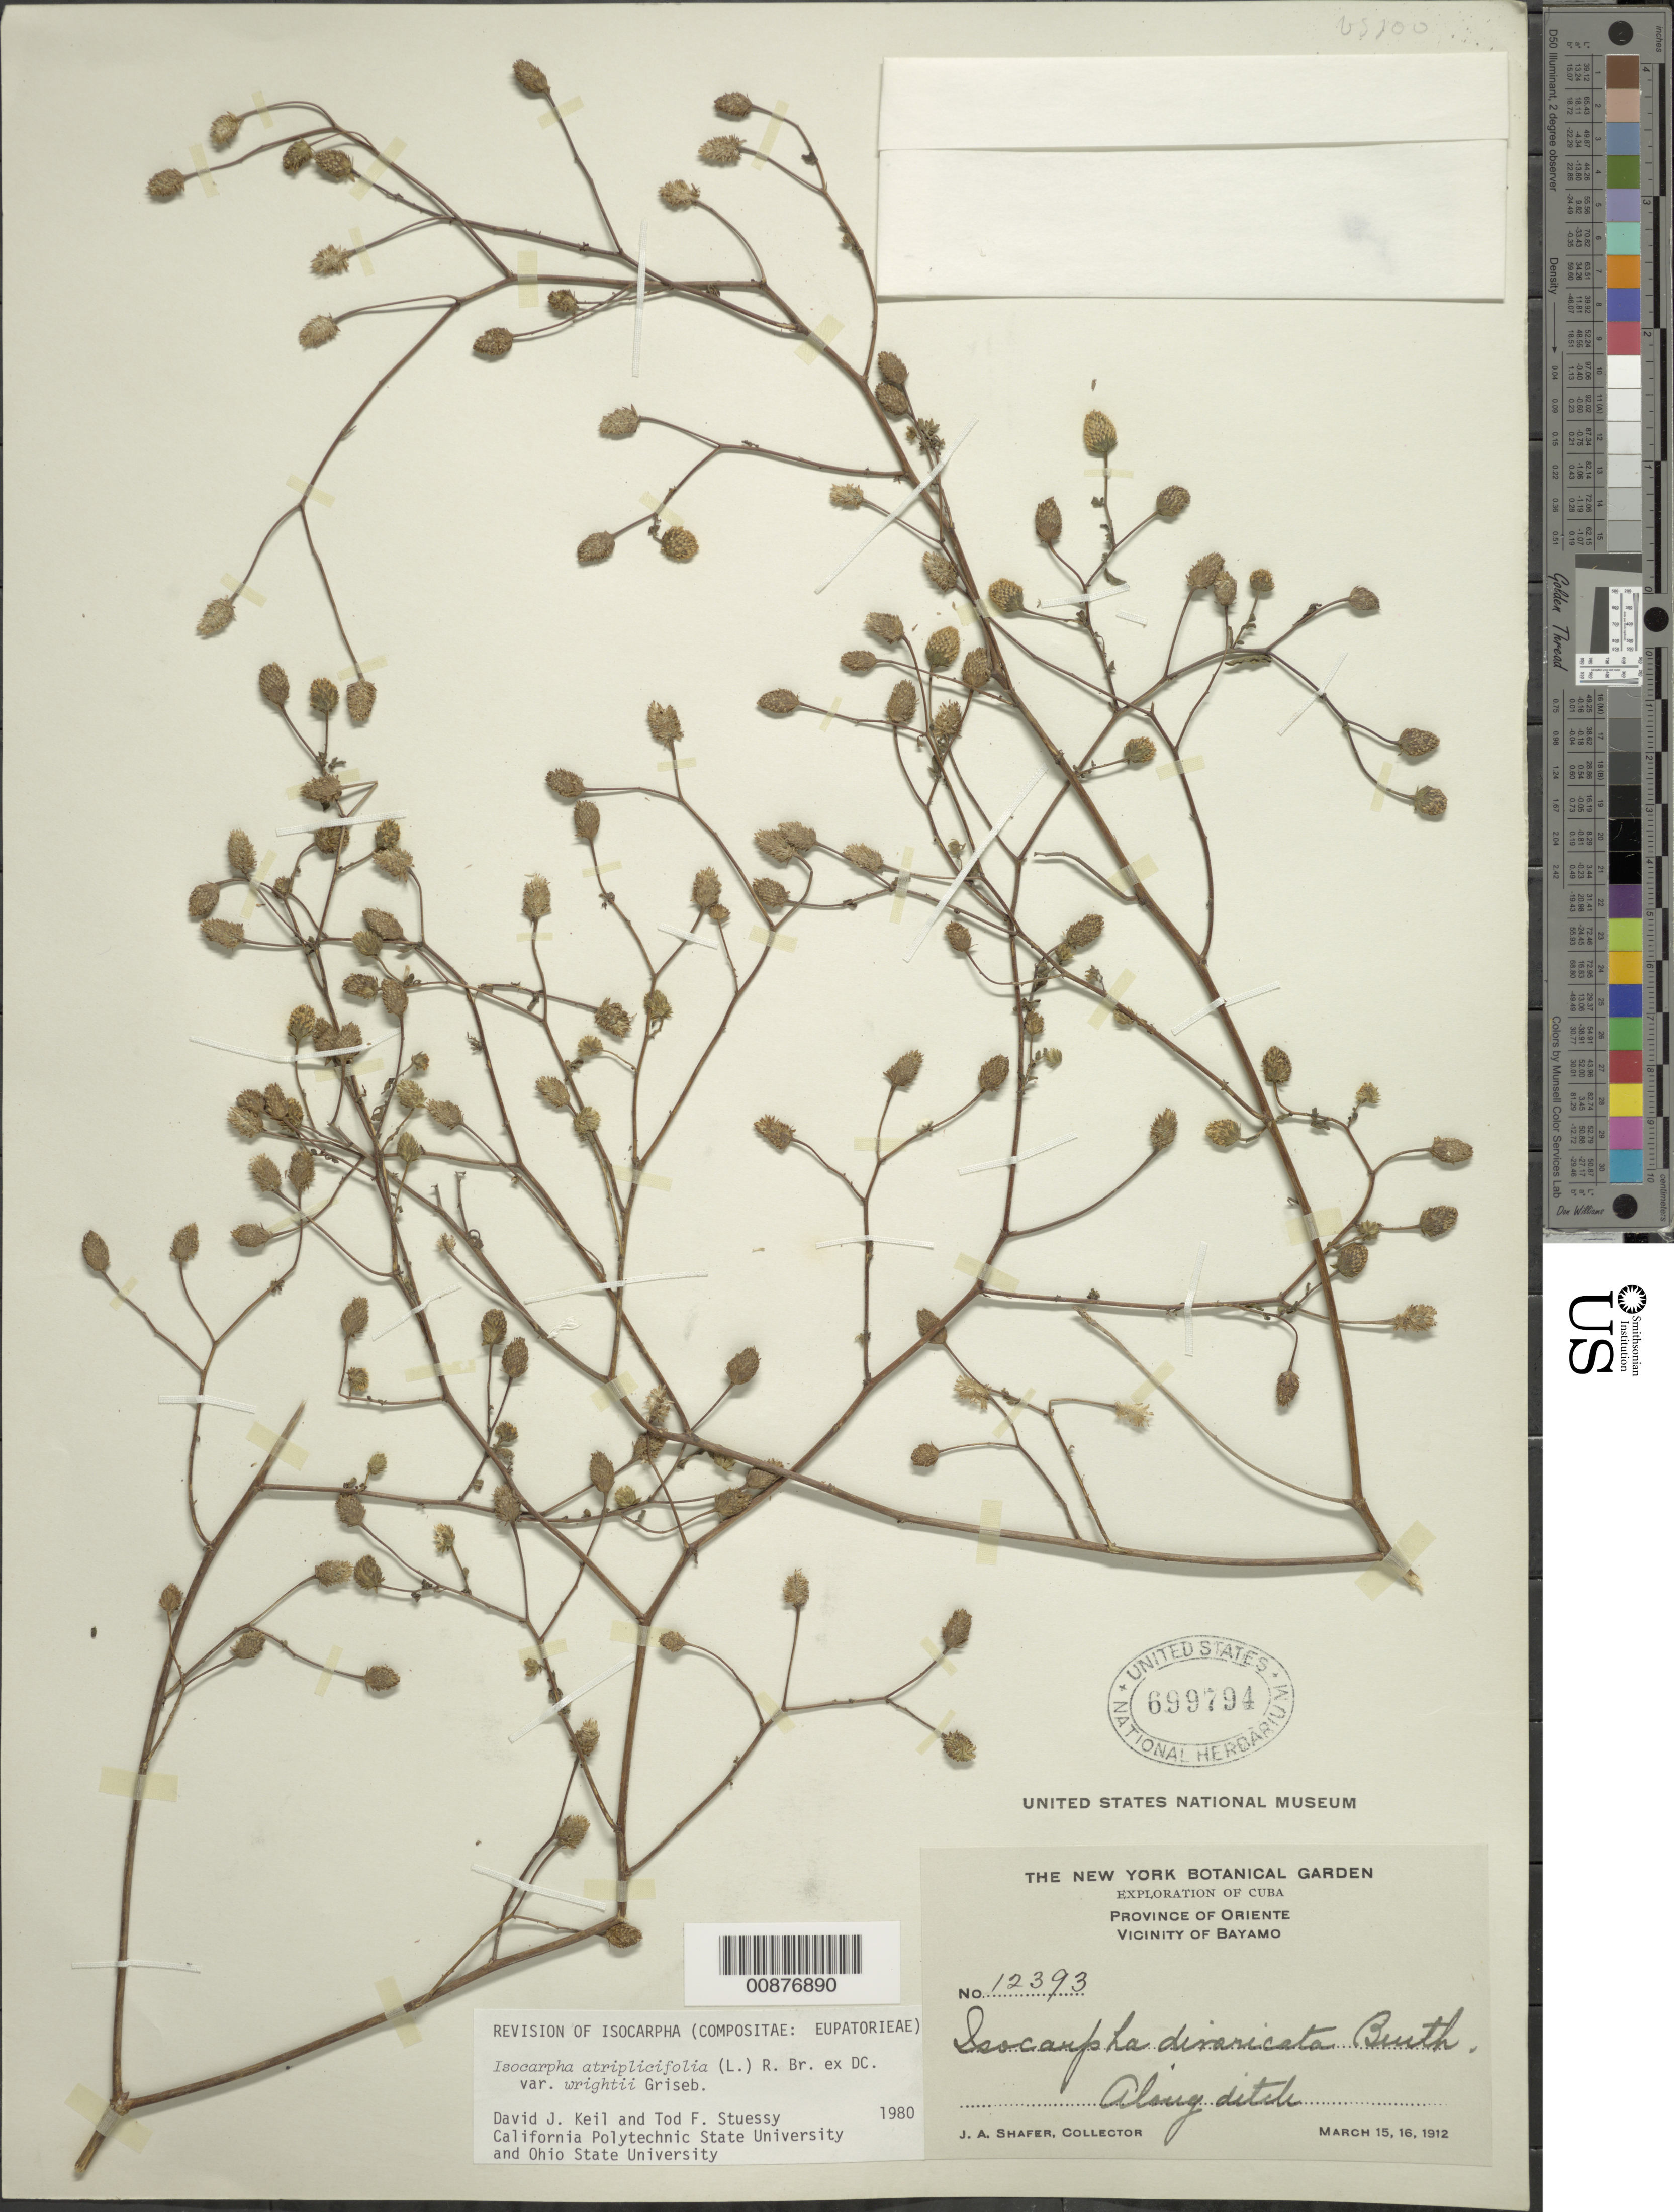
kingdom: Plantae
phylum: Tracheophyta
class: Magnoliopsida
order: Asterales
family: Asteraceae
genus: Isocarpha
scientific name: Isocarpha cubana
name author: S.F. Blake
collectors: J. A. Shafer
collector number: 12393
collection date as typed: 15 Mar 1912 to 16 Mar 1912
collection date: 1912-03-15/1912-03-16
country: Cuba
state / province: Oriente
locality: Vicinity of Bayamo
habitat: Along ditch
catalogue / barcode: US 699794